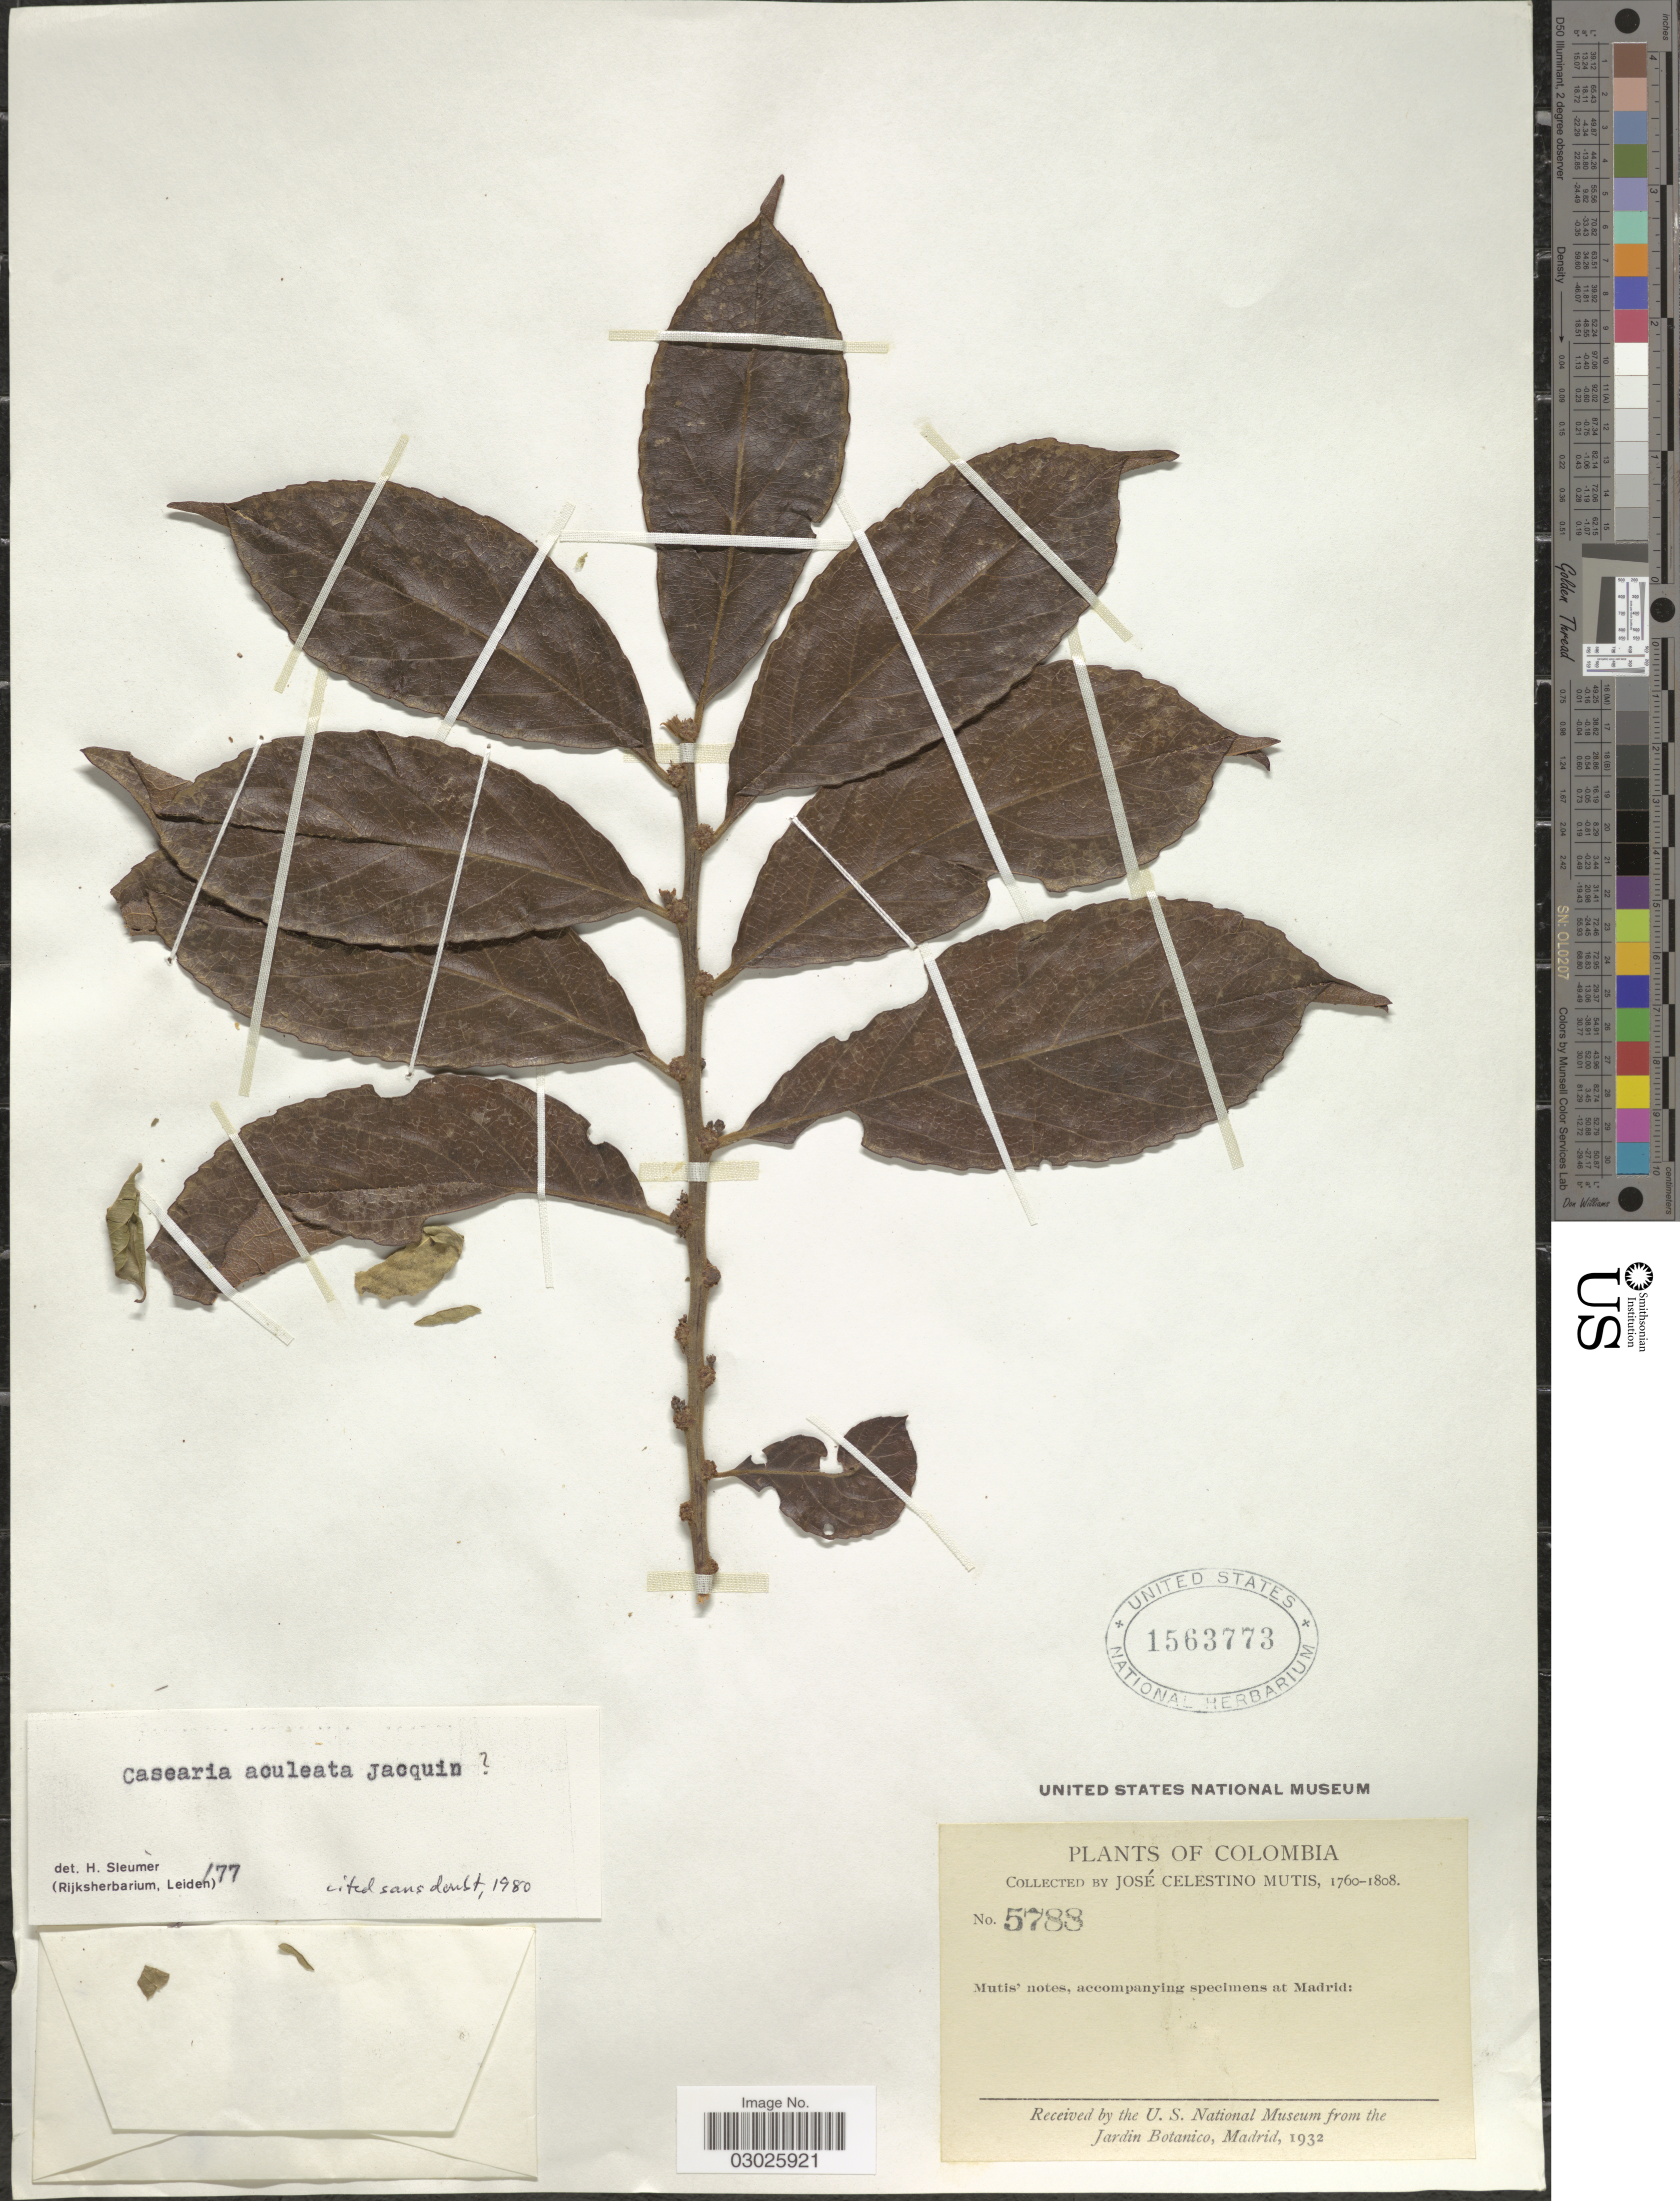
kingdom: Plantae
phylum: Tracheophyta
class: Magnoliopsida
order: Malpighiales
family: Salicaceae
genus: Casearia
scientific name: Casearia aculeata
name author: Jacq.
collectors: J. C. B. Mutis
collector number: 5788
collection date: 1760/1808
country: Colombia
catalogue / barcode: US 1563773